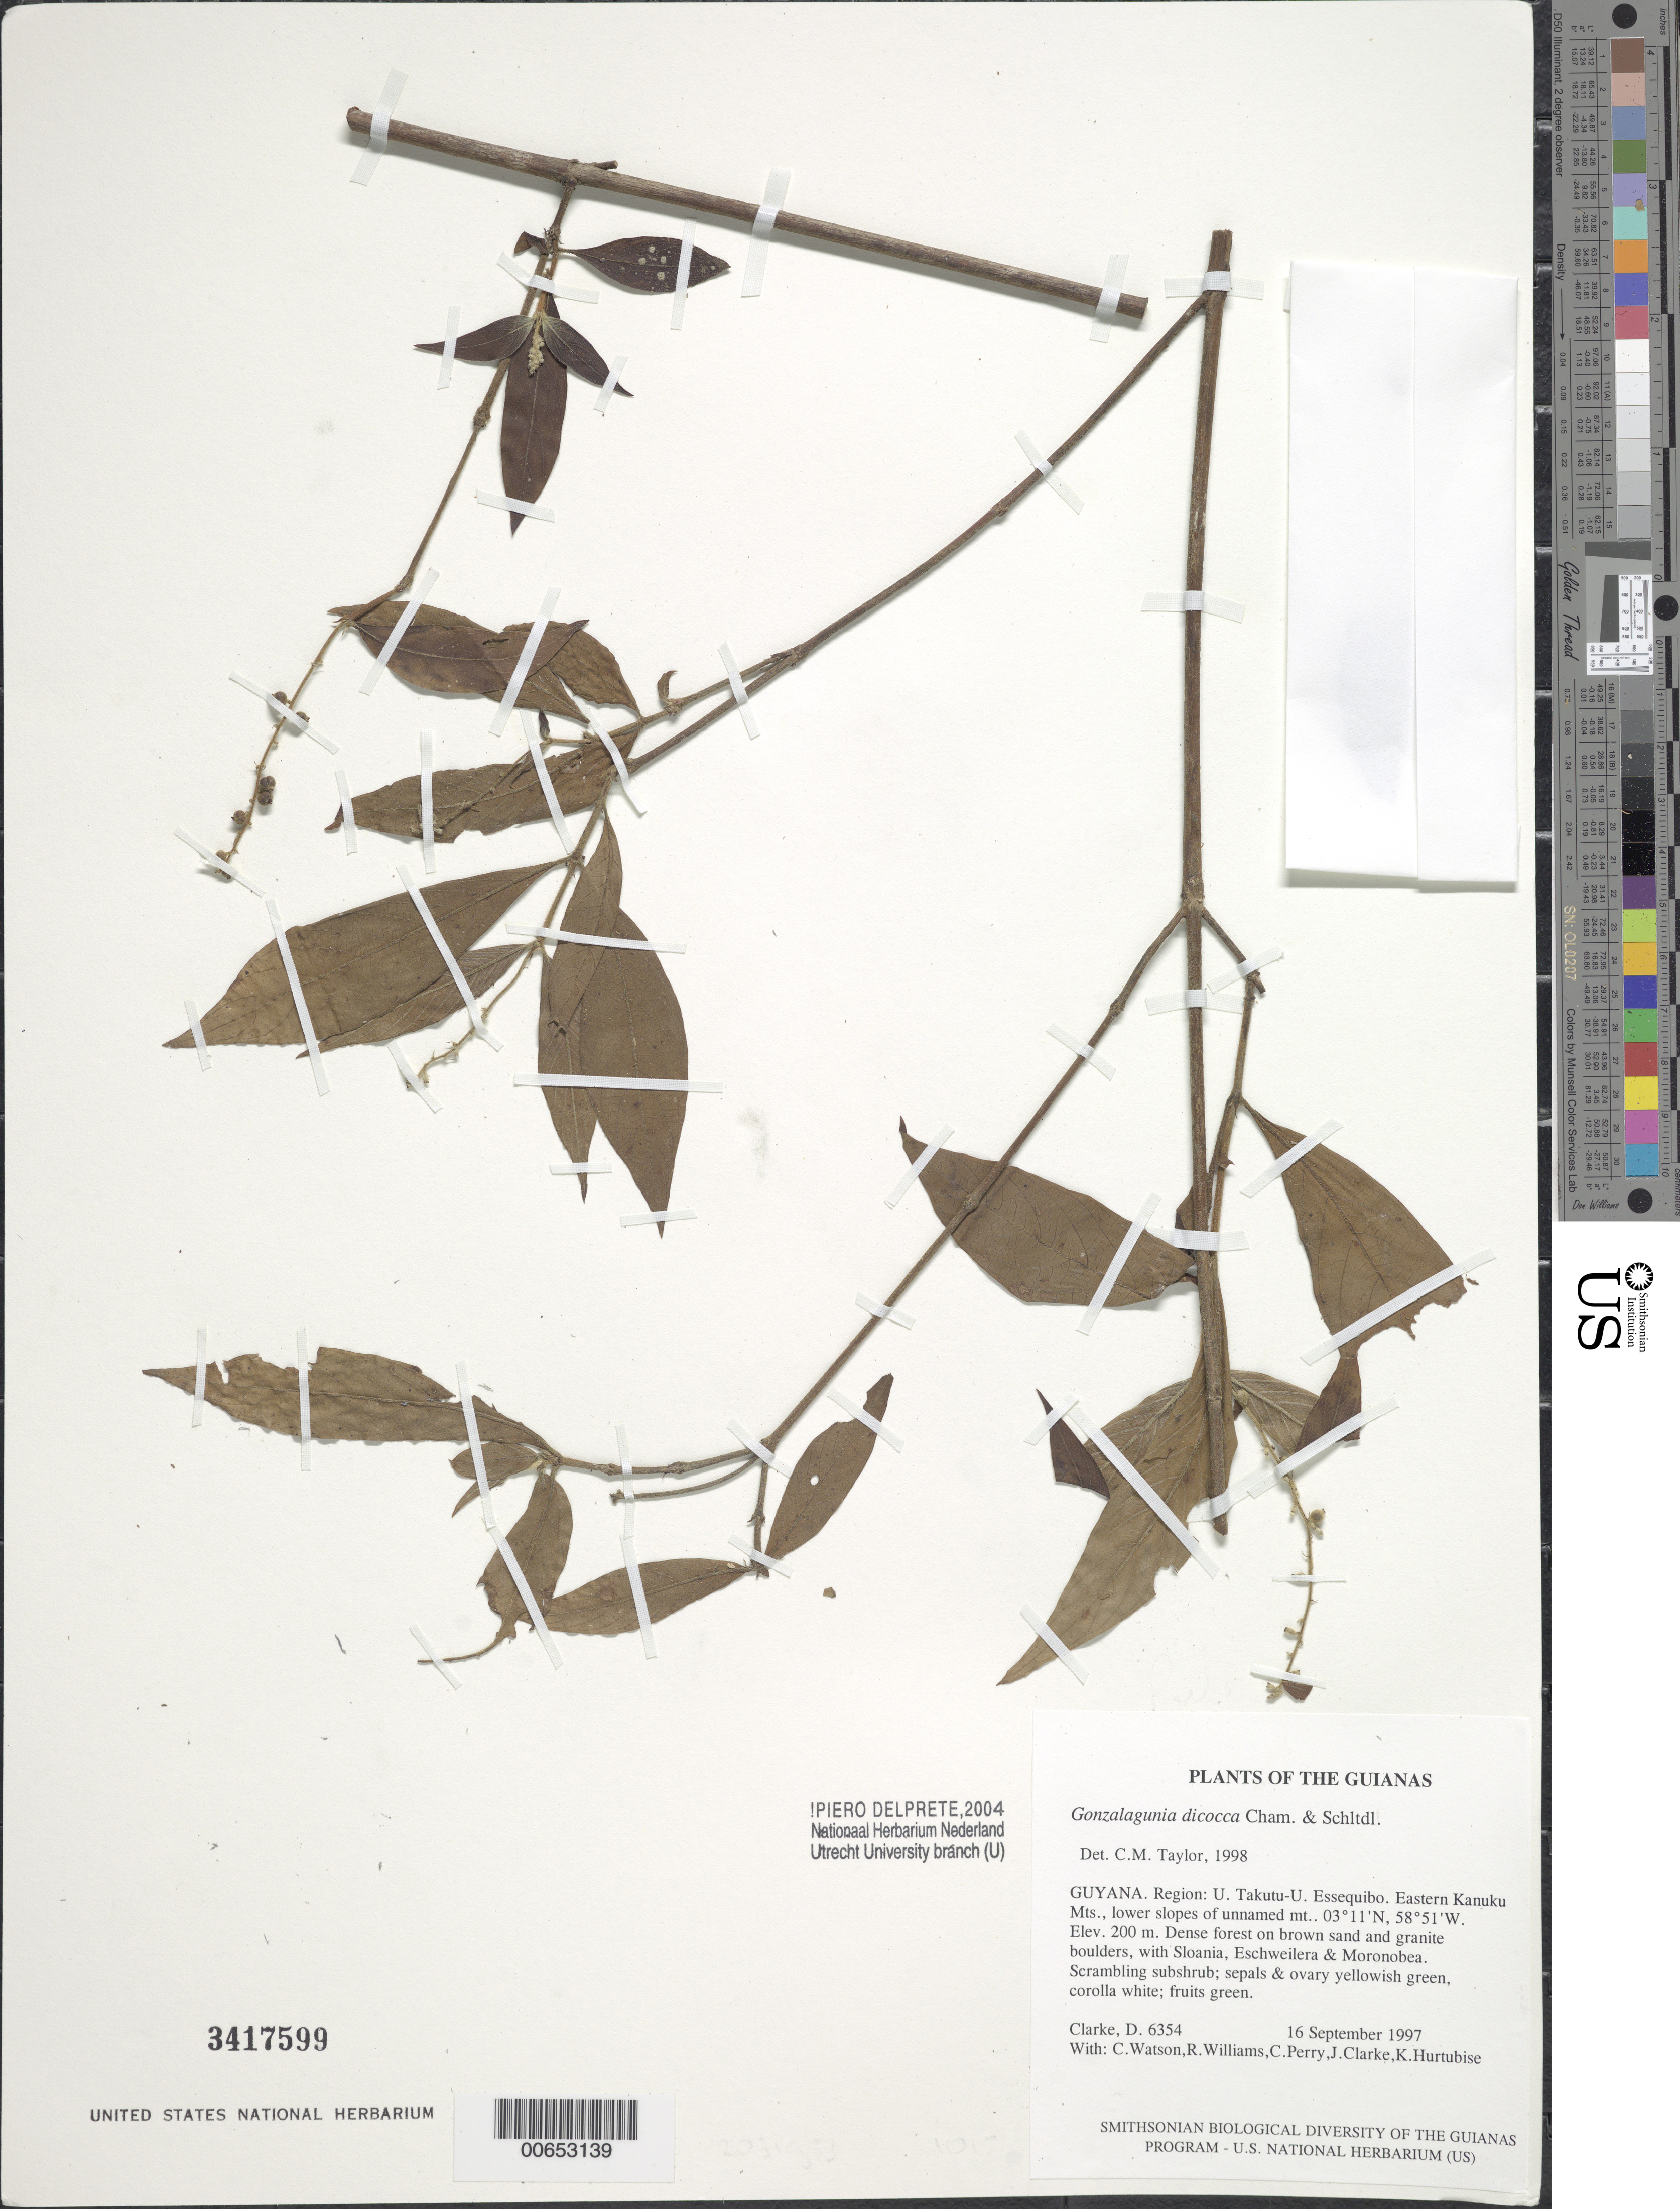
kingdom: Plantae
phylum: Tracheophyta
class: Magnoliopsida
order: Gentianales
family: Rubiaceae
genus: Gonzalagunia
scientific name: Gonzalagunia dicocca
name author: Cham. & Schltdl.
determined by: Taylor, Charlotte M.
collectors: H. D. Clarke, C. Watson, R. Williams, C. Perry, J. Clarke & K. Hurtubise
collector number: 6354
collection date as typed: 16 September 1997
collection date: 1997-09-16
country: Guyana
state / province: U. Takutu-U. Essequibo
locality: Eastern Kanuku Mts., lower slopes of unnamed mt.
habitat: Dense forest on brown sand and granite boulders, with Sloanea, Eschweilera & Moronobea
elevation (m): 200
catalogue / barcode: US 3417599